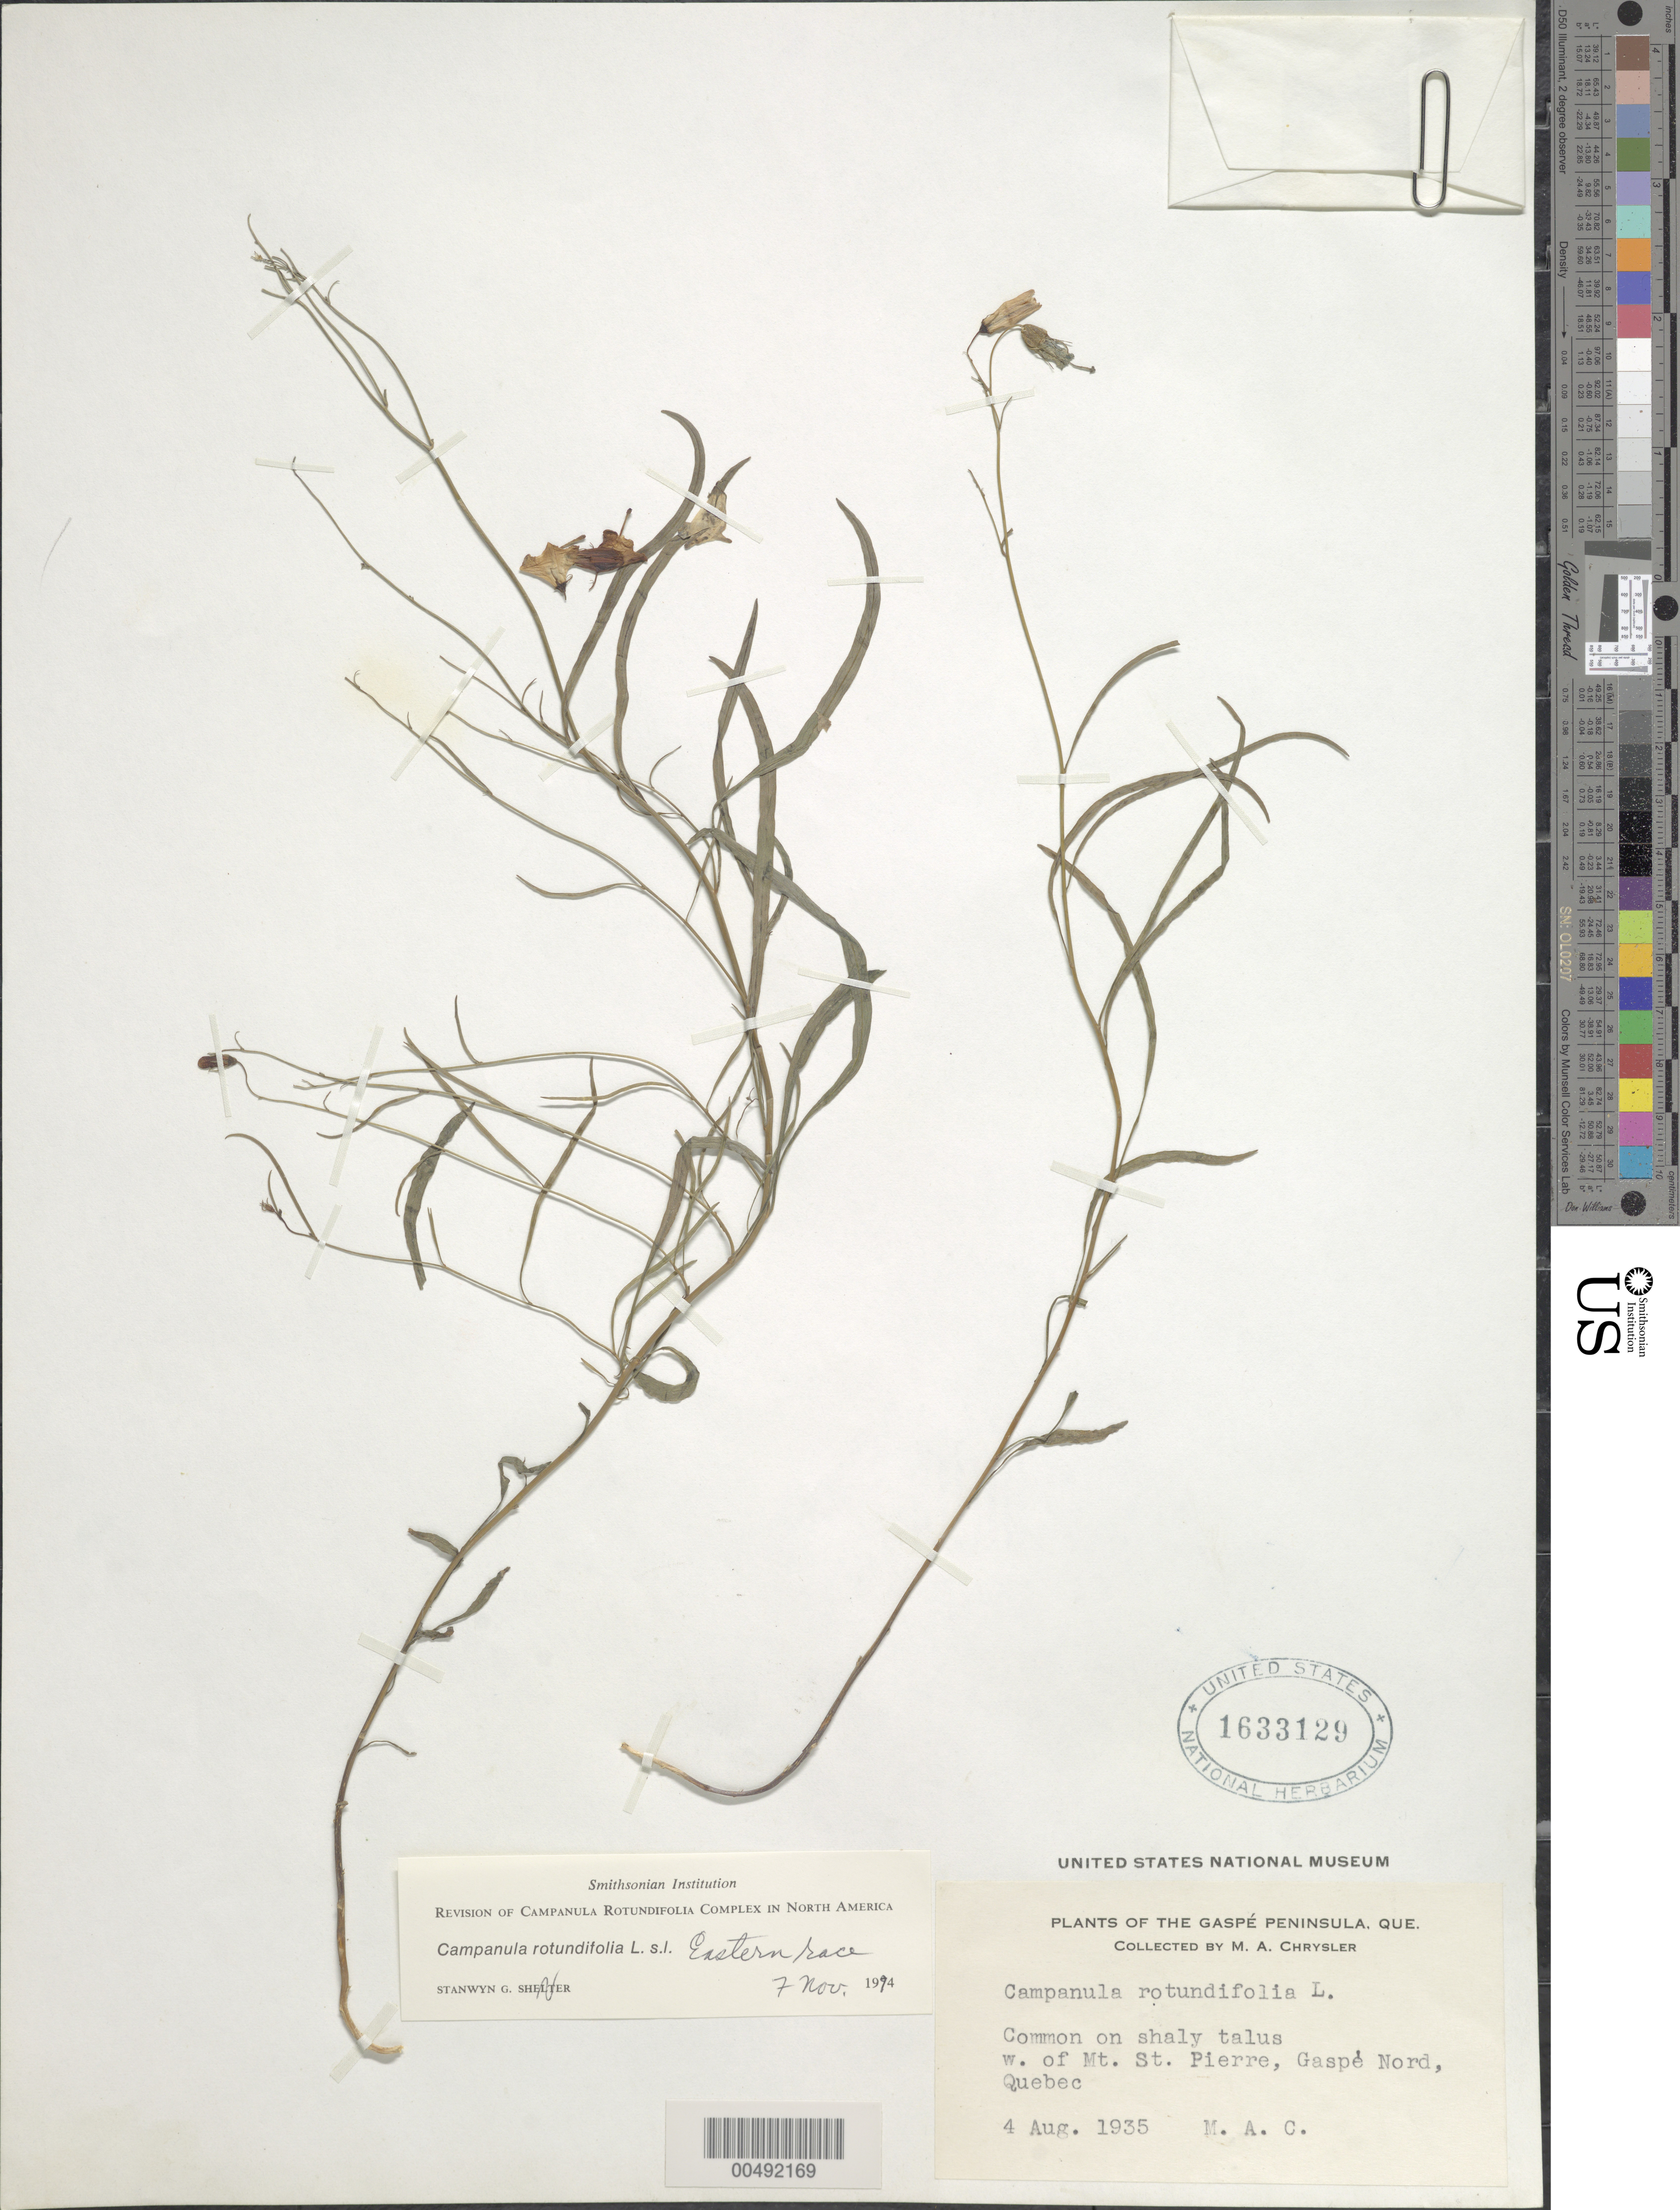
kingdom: Plantae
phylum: Tracheophyta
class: Magnoliopsida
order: Asterales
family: Campanulaceae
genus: Campanula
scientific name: Campanula rotundifolia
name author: L.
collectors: M. A. Chrysler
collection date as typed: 04 Aug 1935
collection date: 1935-08-04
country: Canada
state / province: Quebec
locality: Gaspé Peninsula, Gaspé Nord, W of Mt. St. Pierre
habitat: shaly talus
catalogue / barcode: US 1633129